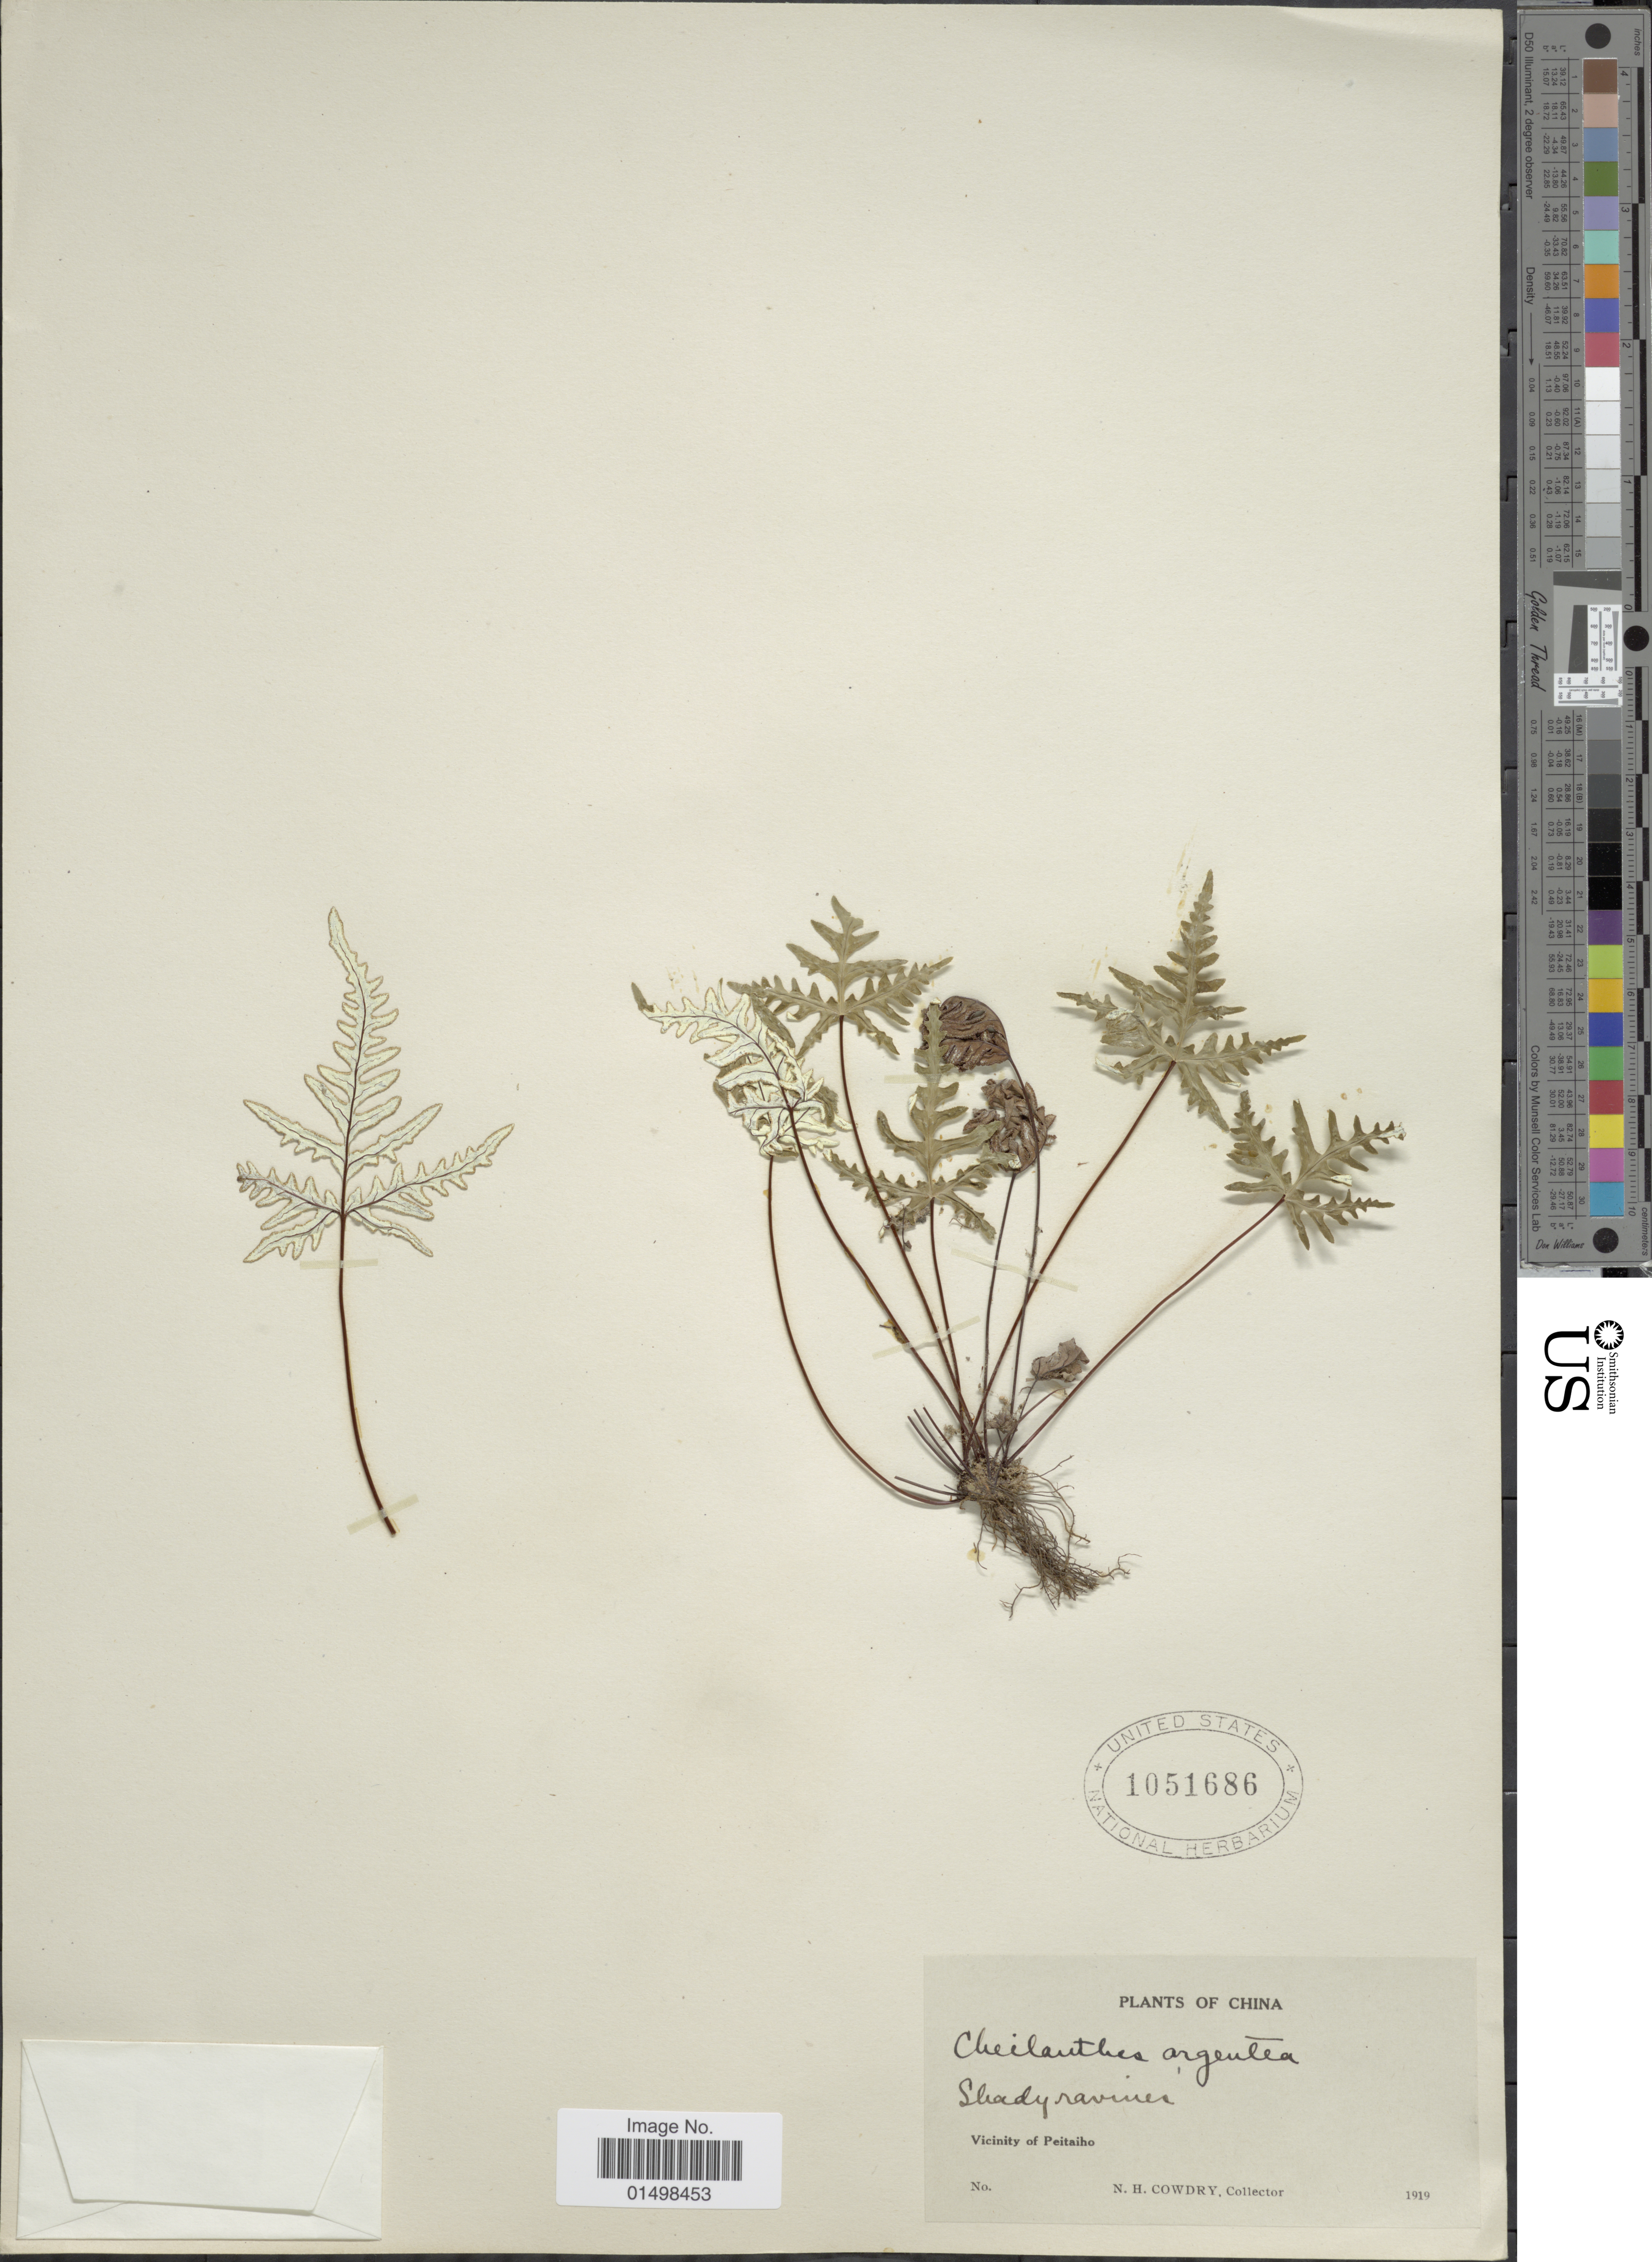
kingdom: Plantae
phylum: Tracheophyta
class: Polypodiopsida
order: Polypodiales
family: Pteridaceae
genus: Aleuritopteris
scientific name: Aleuritopteris argentea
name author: (S.G. Gmel.) Fée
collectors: N. H. Cowdry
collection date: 1919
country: China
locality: Plants of China, Vicinity of Peitaiho, Shady ravines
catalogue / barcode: US 1051686